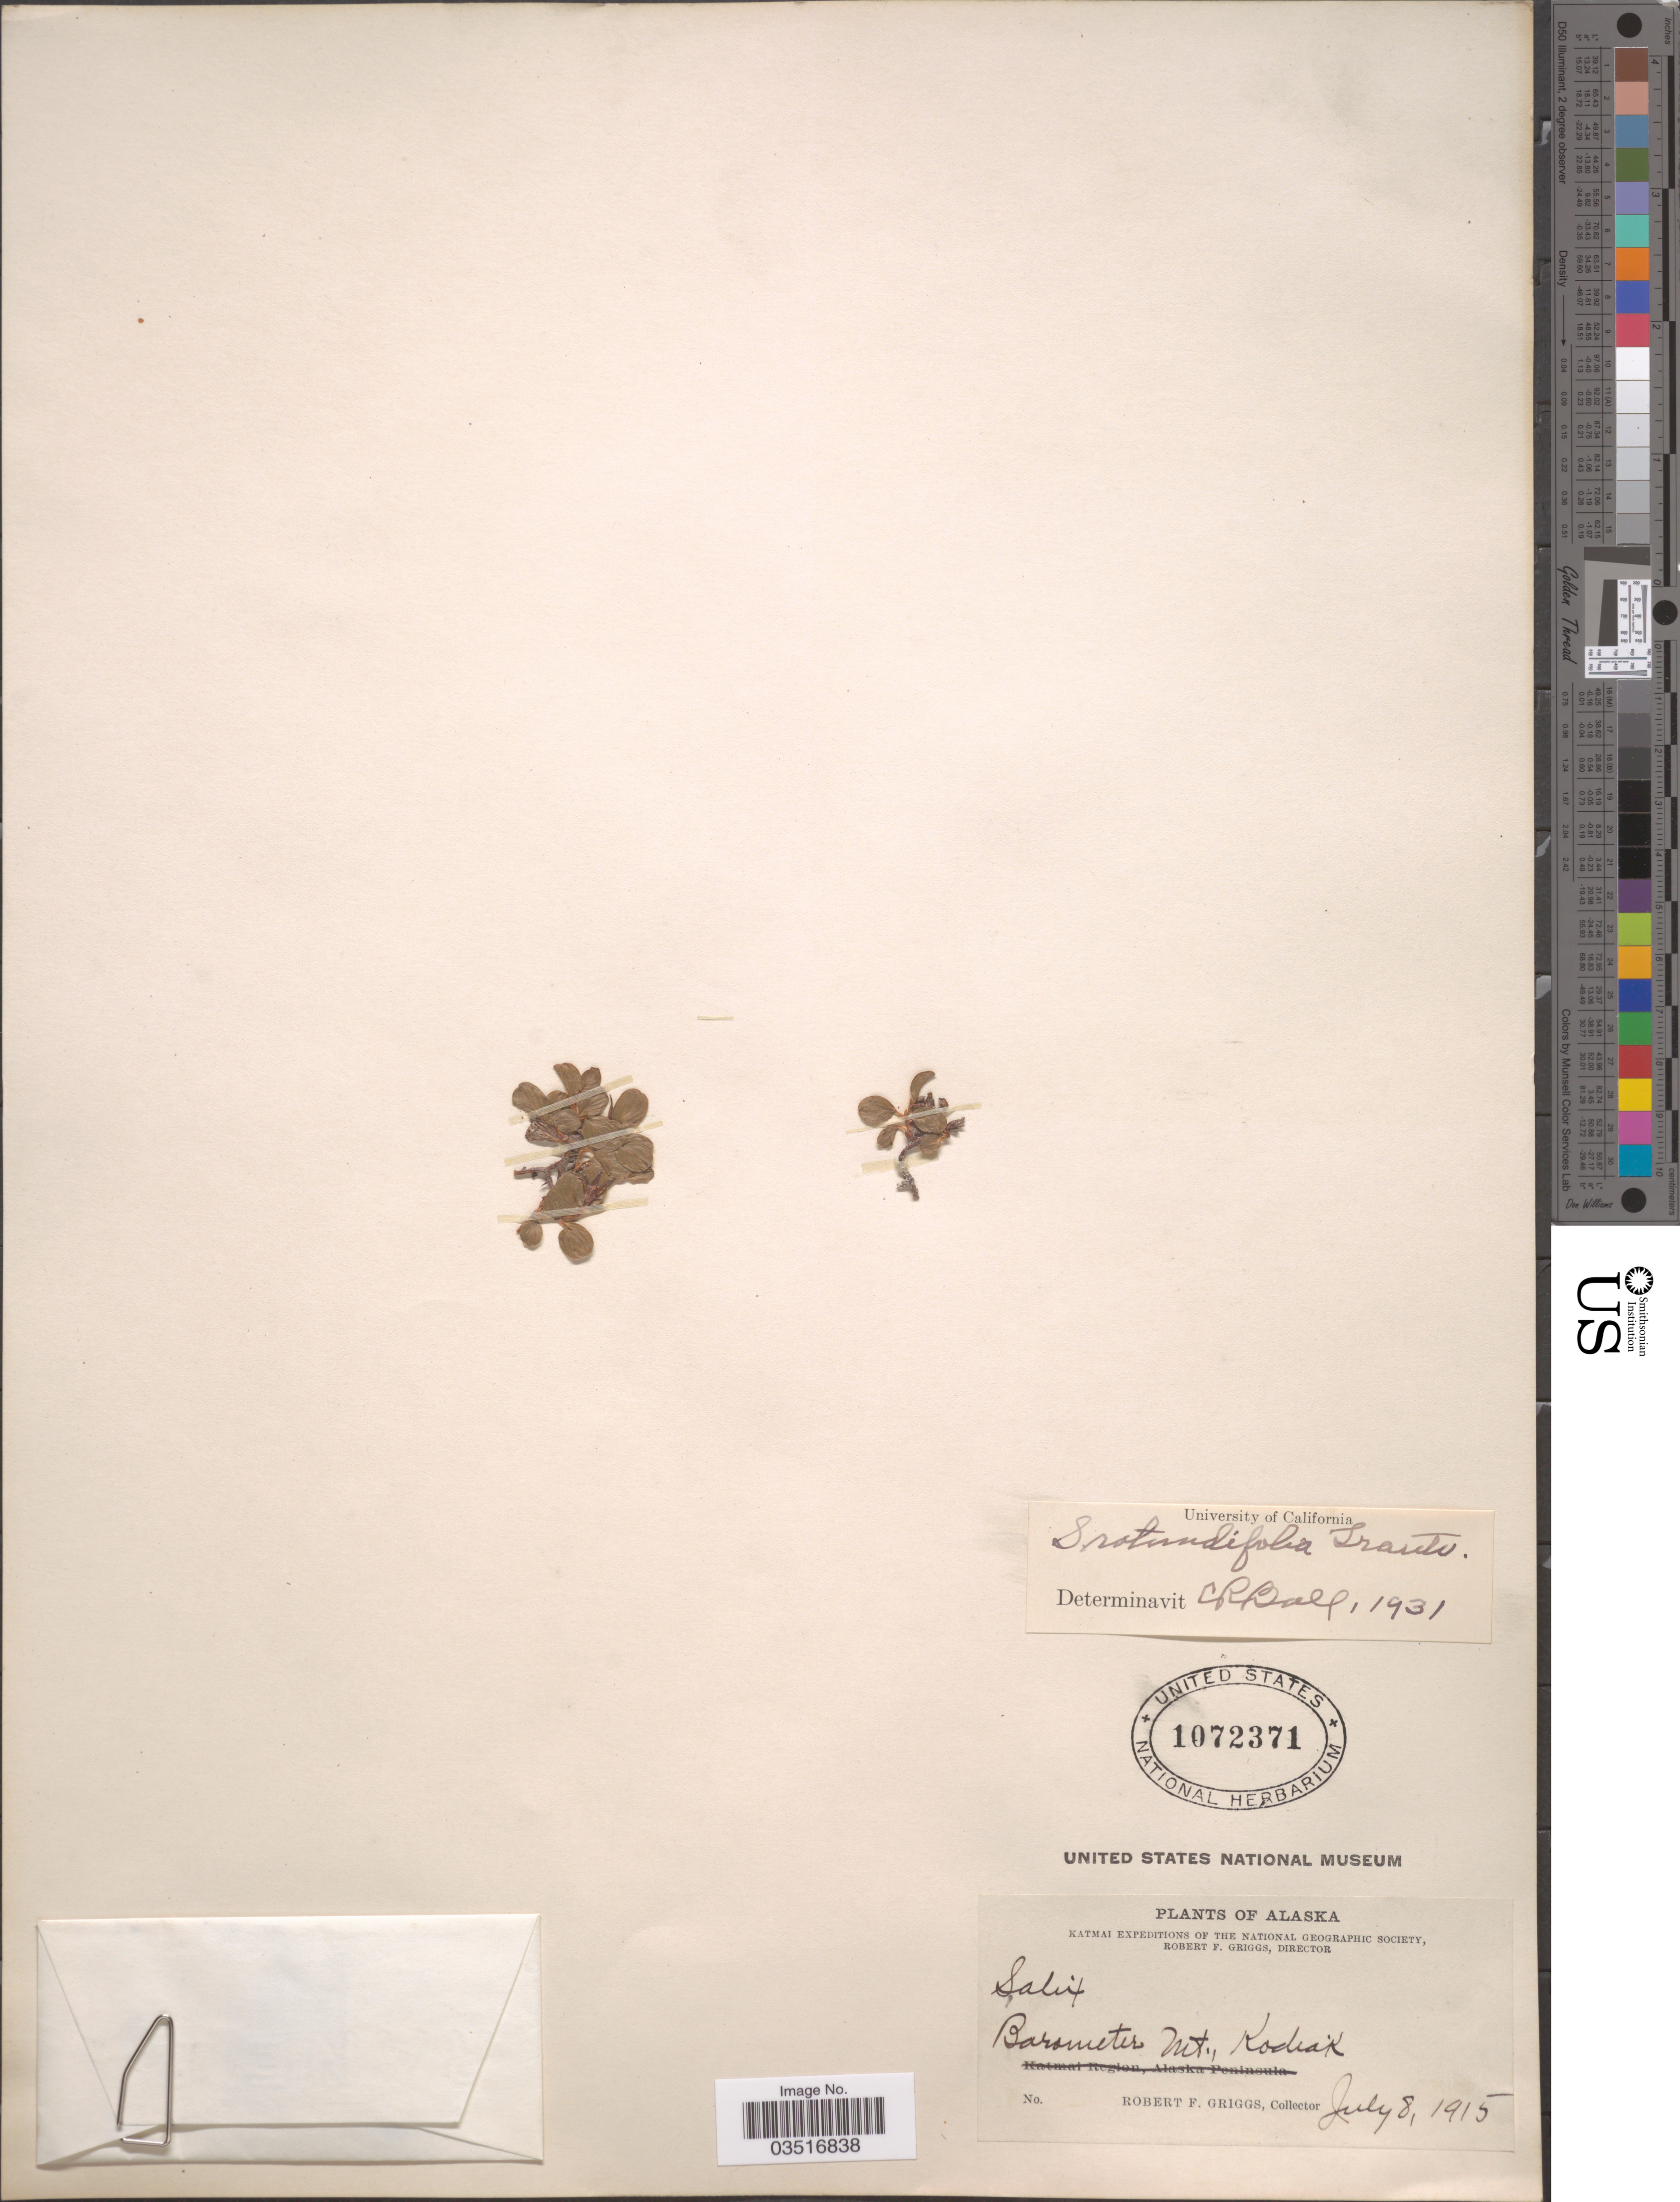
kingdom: Plantae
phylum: Tracheophyta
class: Magnoliopsida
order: Malpighiales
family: Salicaceae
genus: Salix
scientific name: Salix rotundifolia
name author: Trautv.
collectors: R. F. Griggs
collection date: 1915-07-08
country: United States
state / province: Alaska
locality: Barometer Mt., Kodiak.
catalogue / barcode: US 1072371